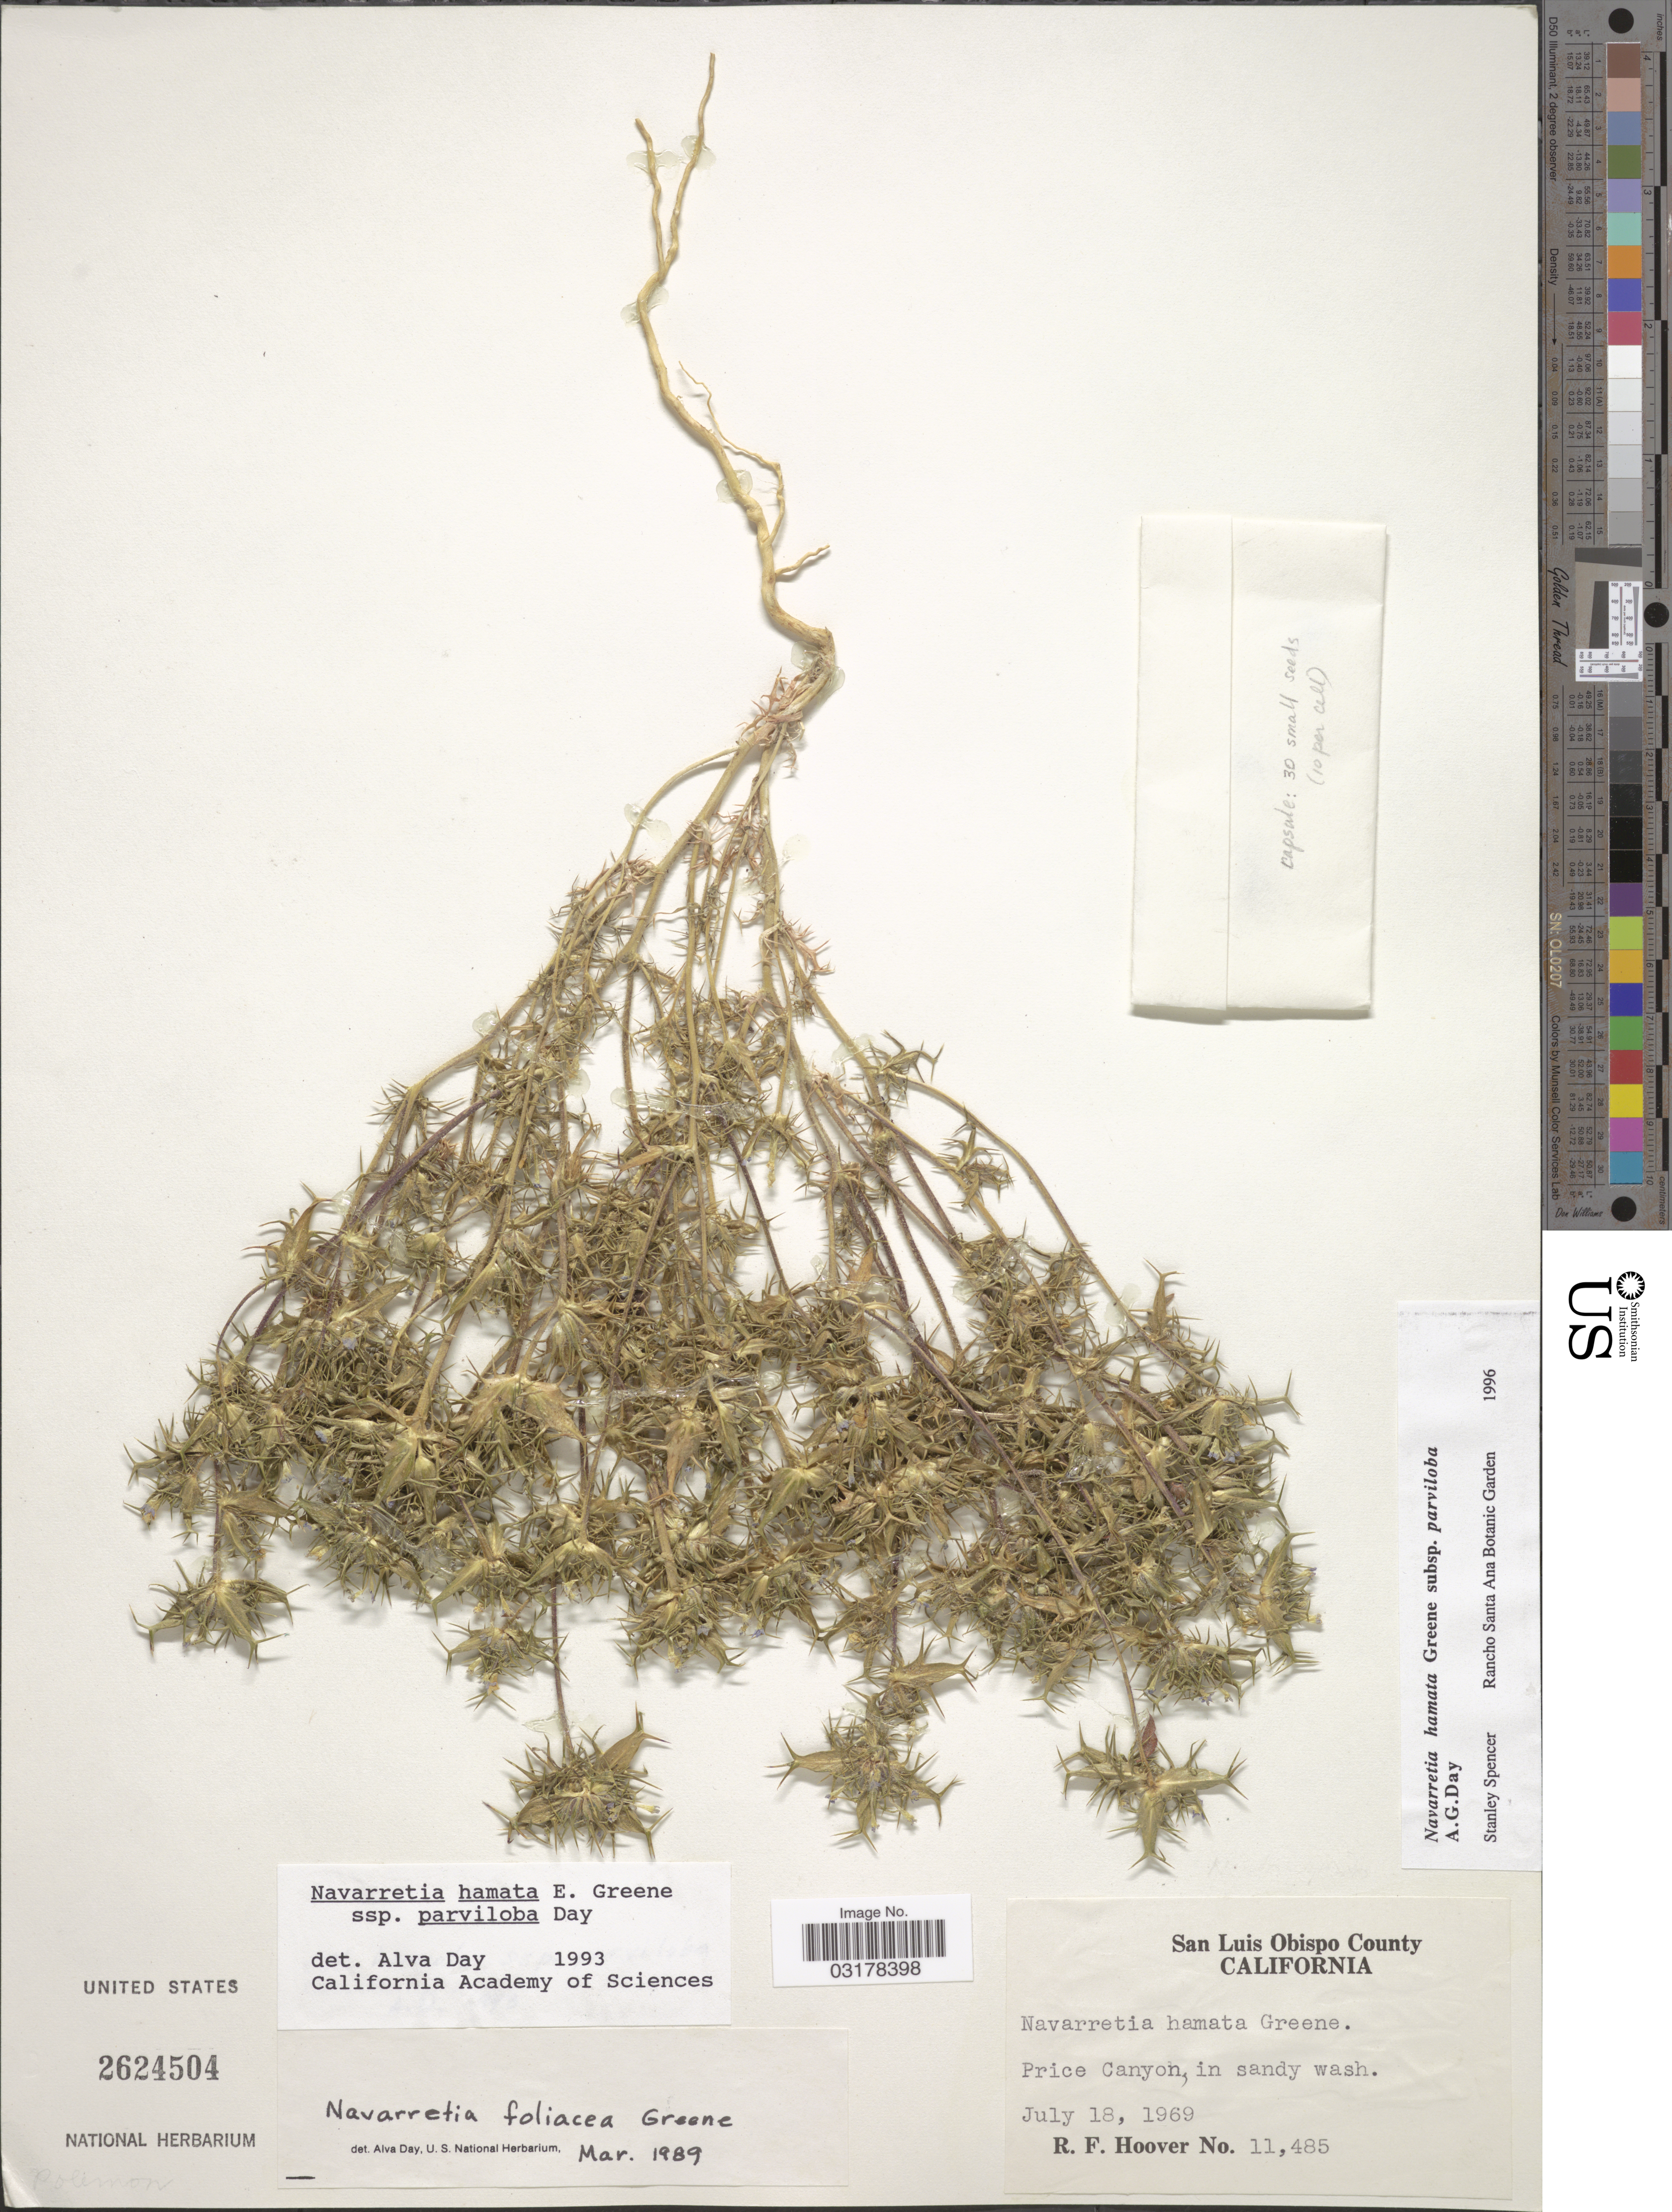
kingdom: Plantae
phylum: Tracheophyta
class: Magnoliopsida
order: Ericales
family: Polemoniaceae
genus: Navarretia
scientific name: Navarretia hamata subsp. parviloba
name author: A.G. Day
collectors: R. F. Hoover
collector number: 11485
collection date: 1969-07-18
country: United States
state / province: California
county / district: San Luis Obispo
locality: San Luis Obispo County. Price Canyon, in sandy wash.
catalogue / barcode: US 2624504